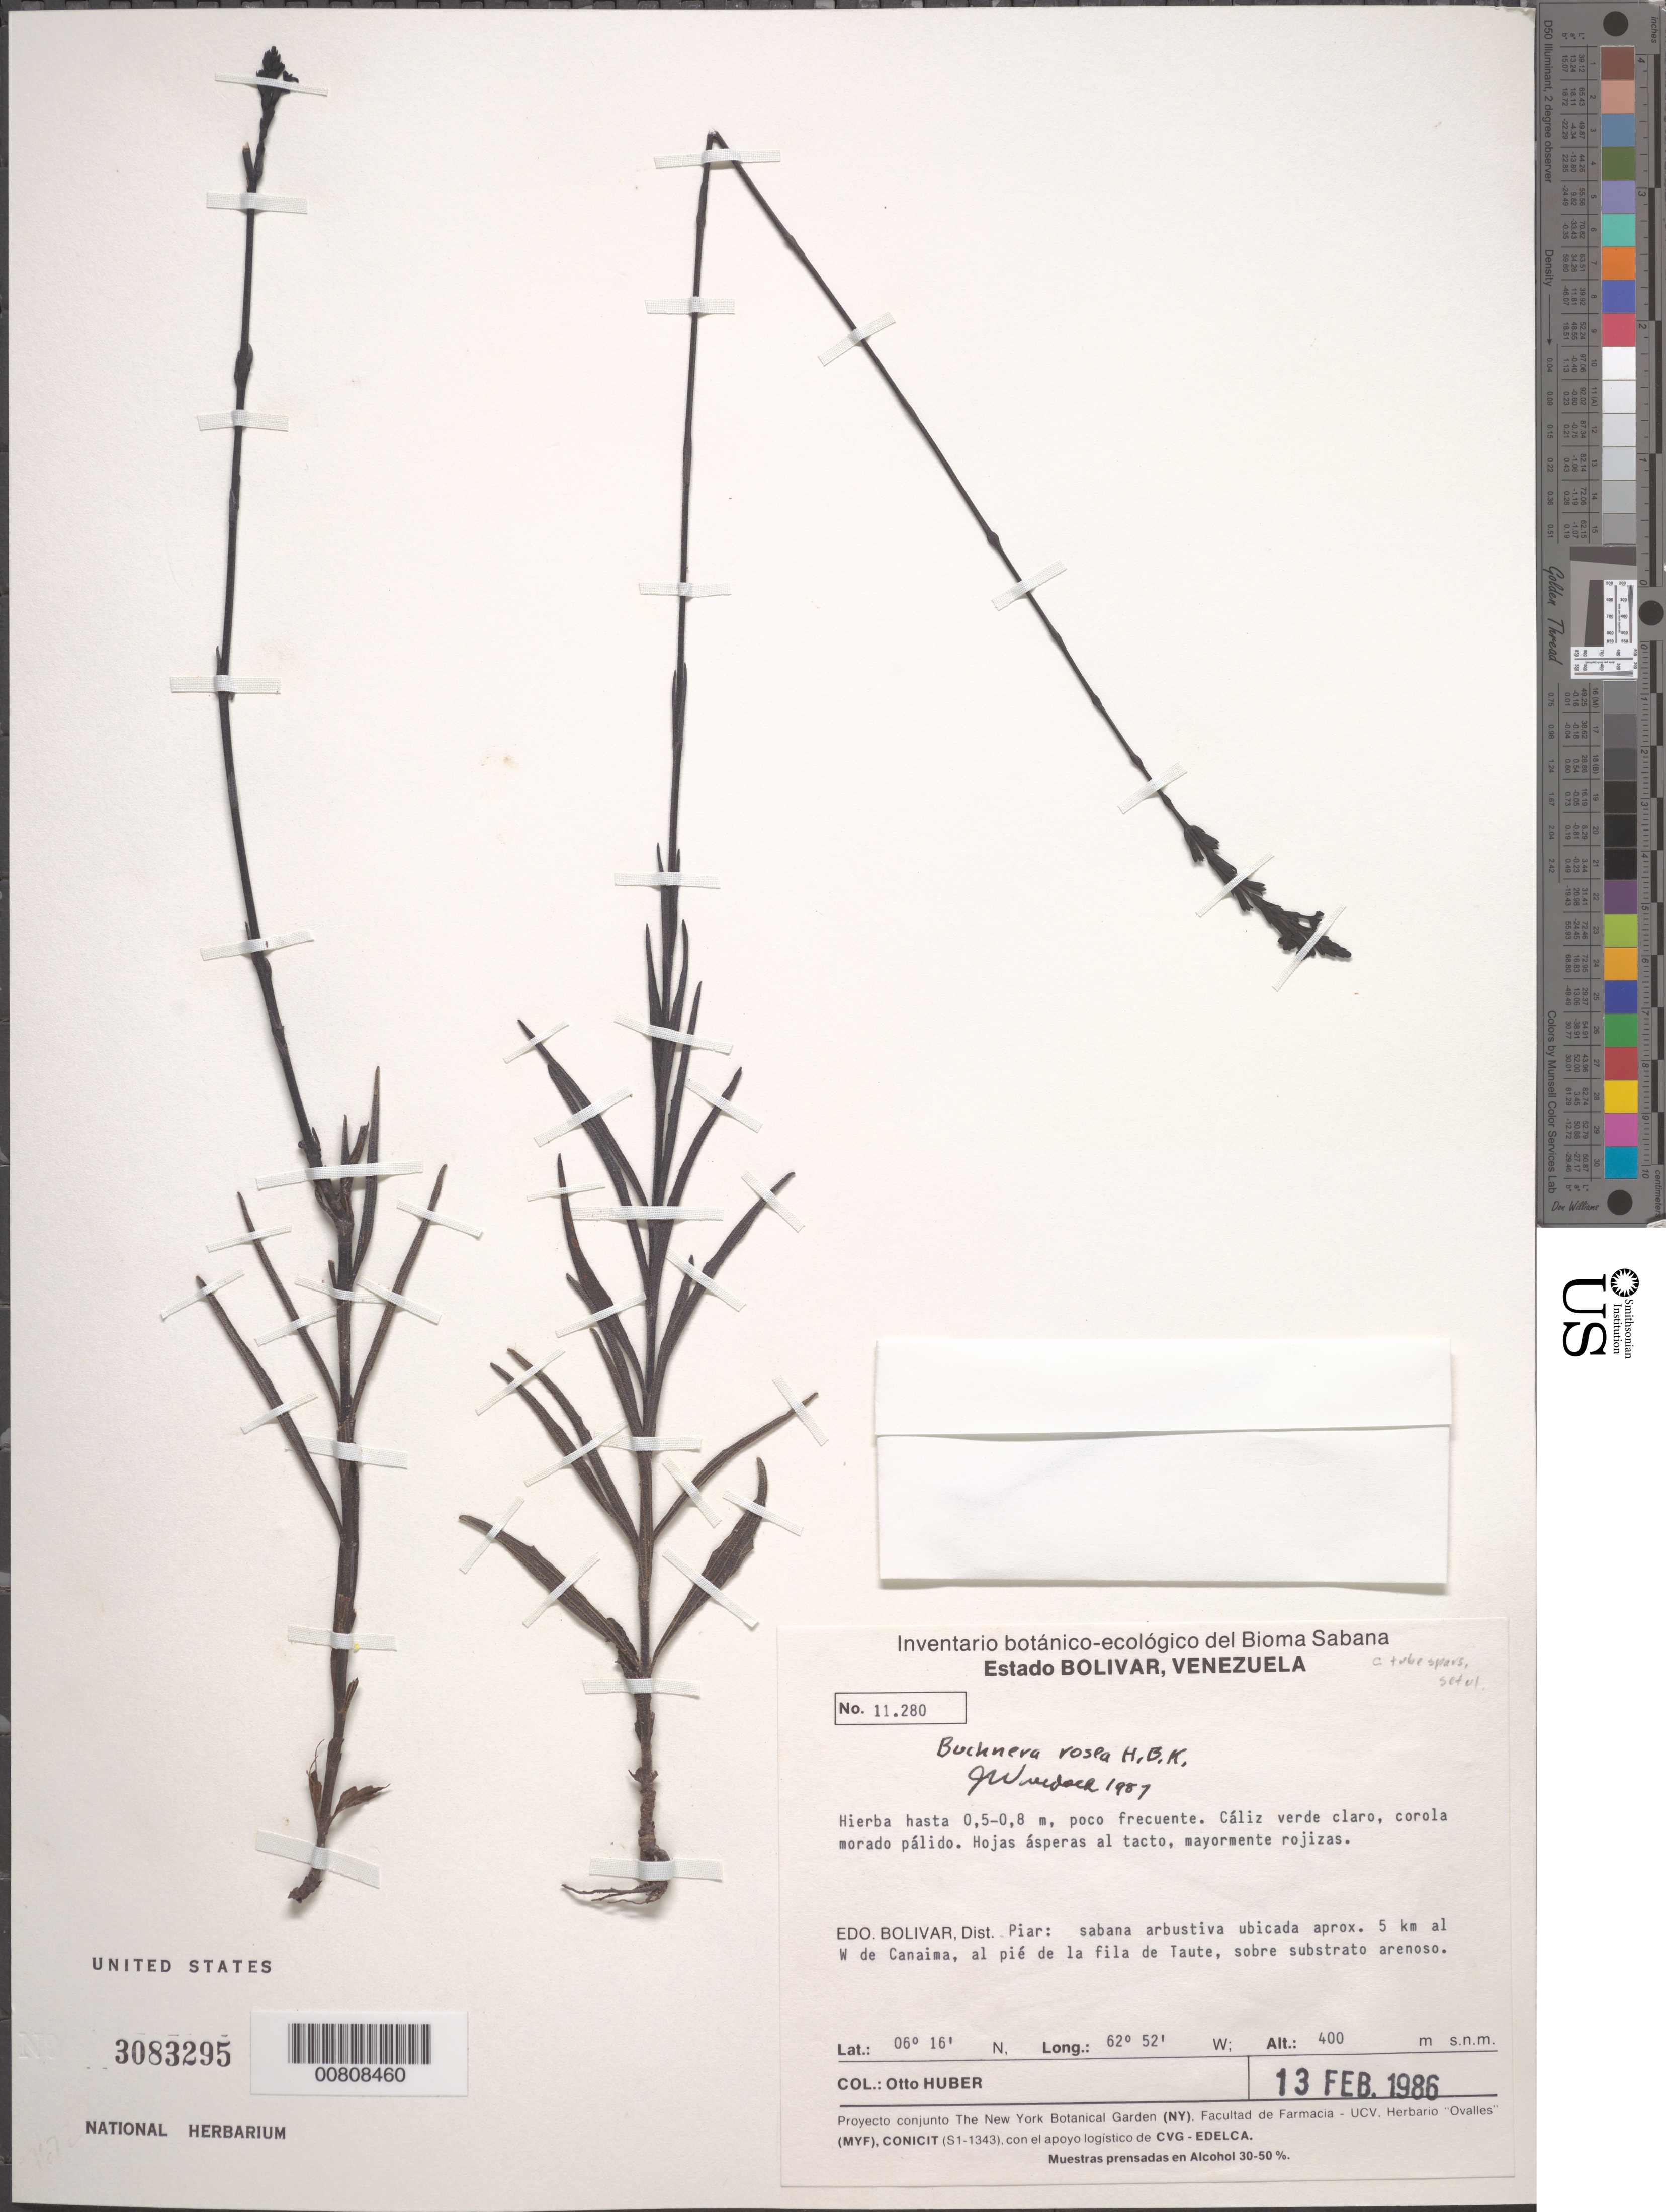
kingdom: Plantae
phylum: Tracheophyta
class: Magnoliopsida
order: Lamiales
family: Orobanchaceae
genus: Buchnera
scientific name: Buchnera rosea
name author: Kunth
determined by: Wurdack, John J., (US), US (UNITED STATES)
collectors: O. Huber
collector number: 11280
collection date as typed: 13-Feb-86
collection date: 1986-02-13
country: Venezuela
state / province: Bolívar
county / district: Piar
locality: Canaima, aprox. 5 km W of, al pié de la fila de Taute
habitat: Sabana arbustiva, sobre substrato arenoso.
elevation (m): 400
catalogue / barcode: US 3083295